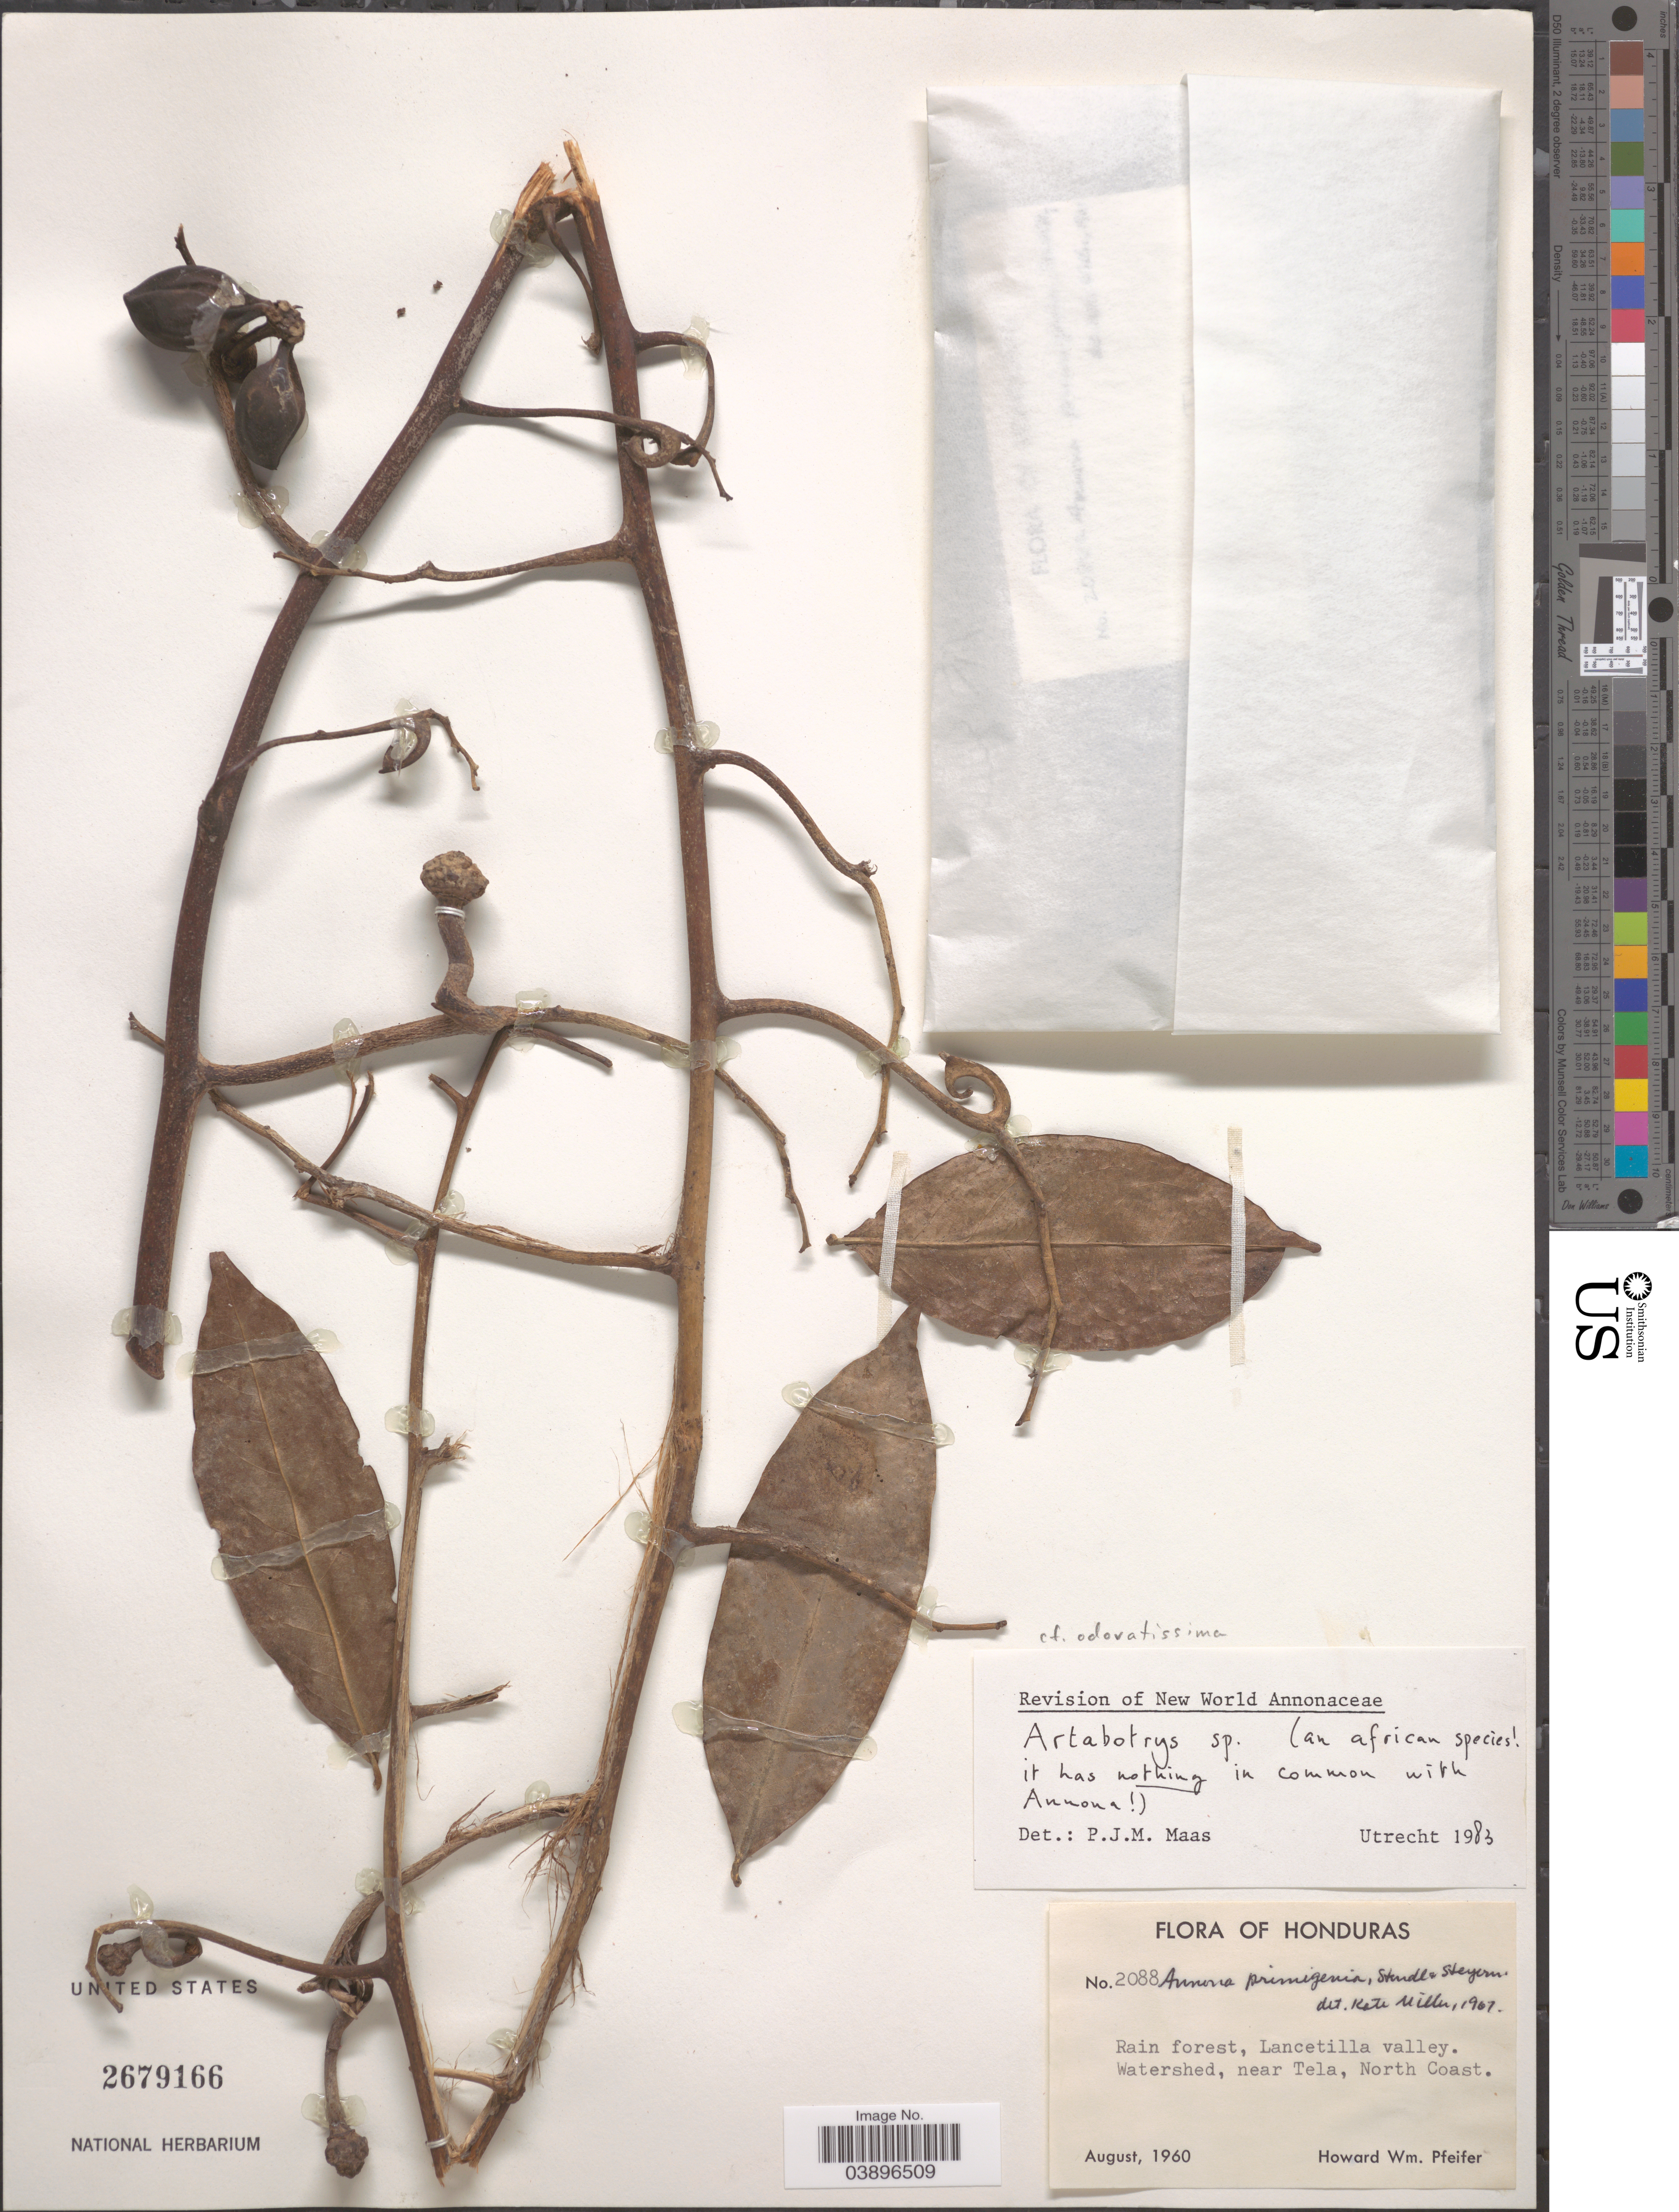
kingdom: Plantae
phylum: Tracheophyta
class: Magnoliopsida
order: Magnoliales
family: Annonaceae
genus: Artabotrys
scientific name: Artabotrys sp.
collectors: H. W. Pfeifer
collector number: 2088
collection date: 1960-08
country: Honduras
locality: Rain forest, Lancetilla valley. Watershed, near Tela, North Coast.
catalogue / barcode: US 2679166